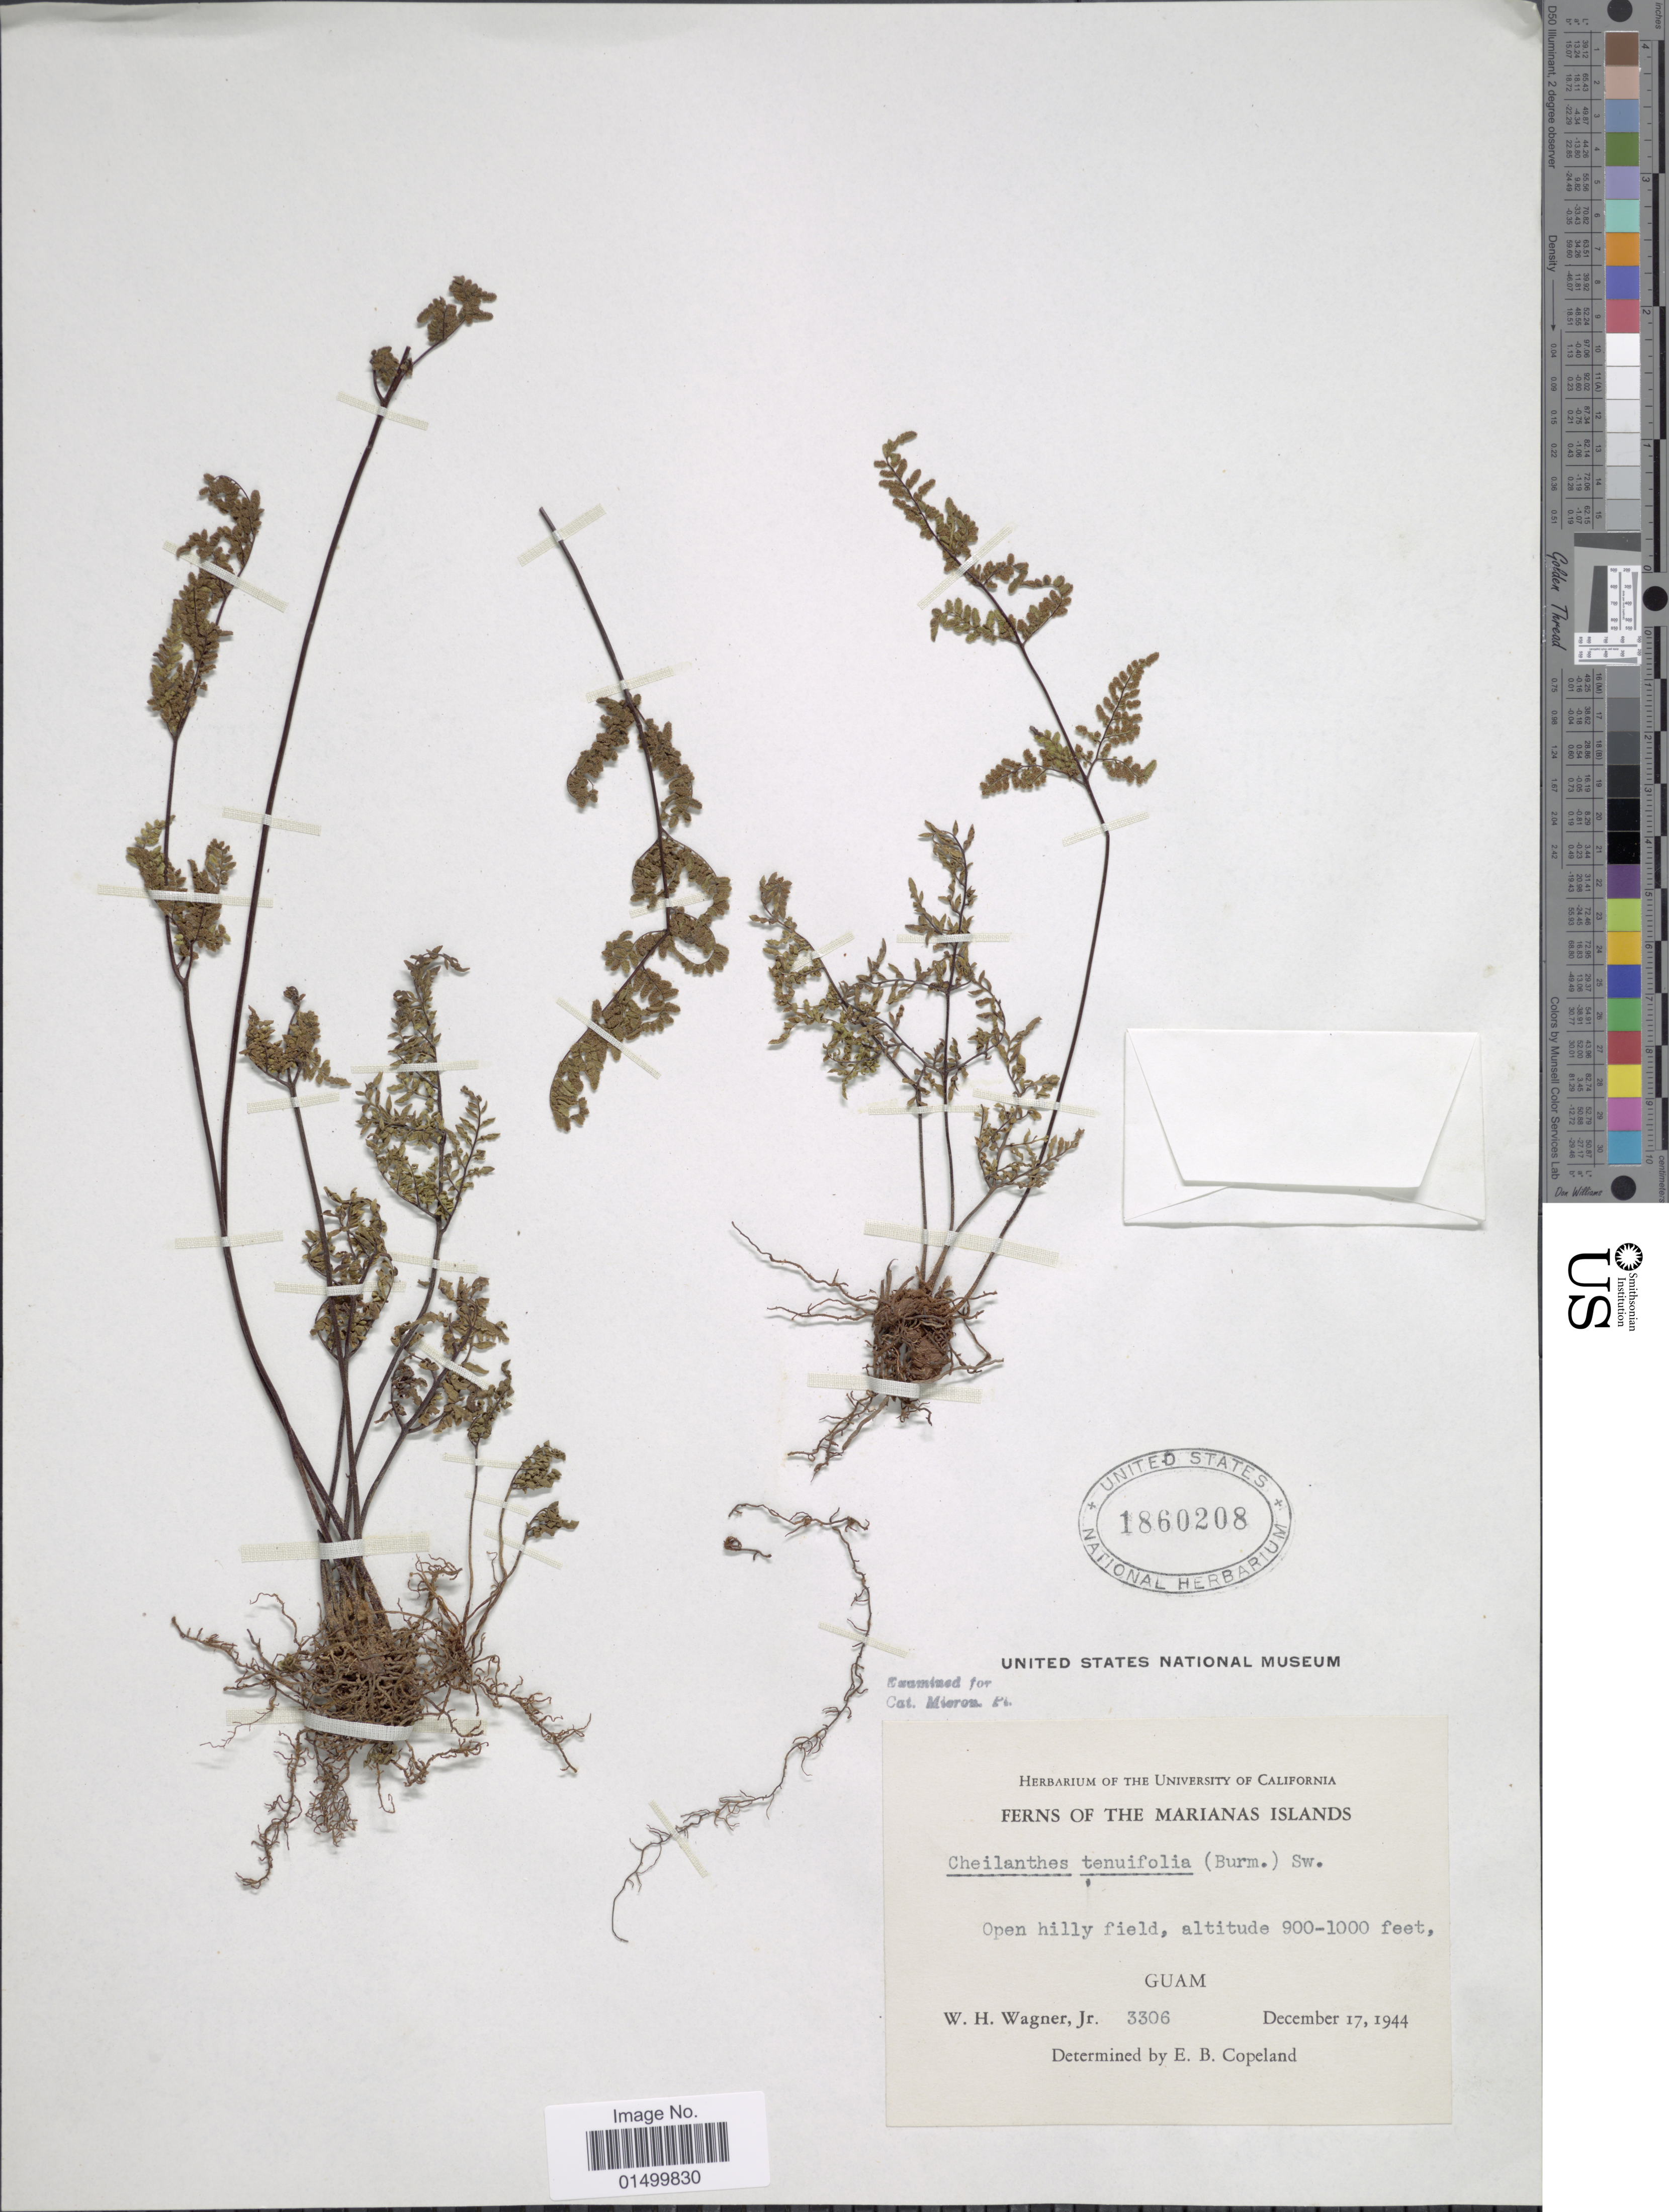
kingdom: Plantae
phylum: Tracheophyta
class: Polypodiopsida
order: Polypodiales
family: Pteridaceae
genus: Cheilanthes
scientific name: Cheilanthes tenuifolia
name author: (Burm. f.) Sw.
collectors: W. H. Wagner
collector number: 3306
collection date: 1944-12-17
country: Guam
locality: The Marianas Islands, Open hilly field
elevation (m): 274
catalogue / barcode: US 1860208